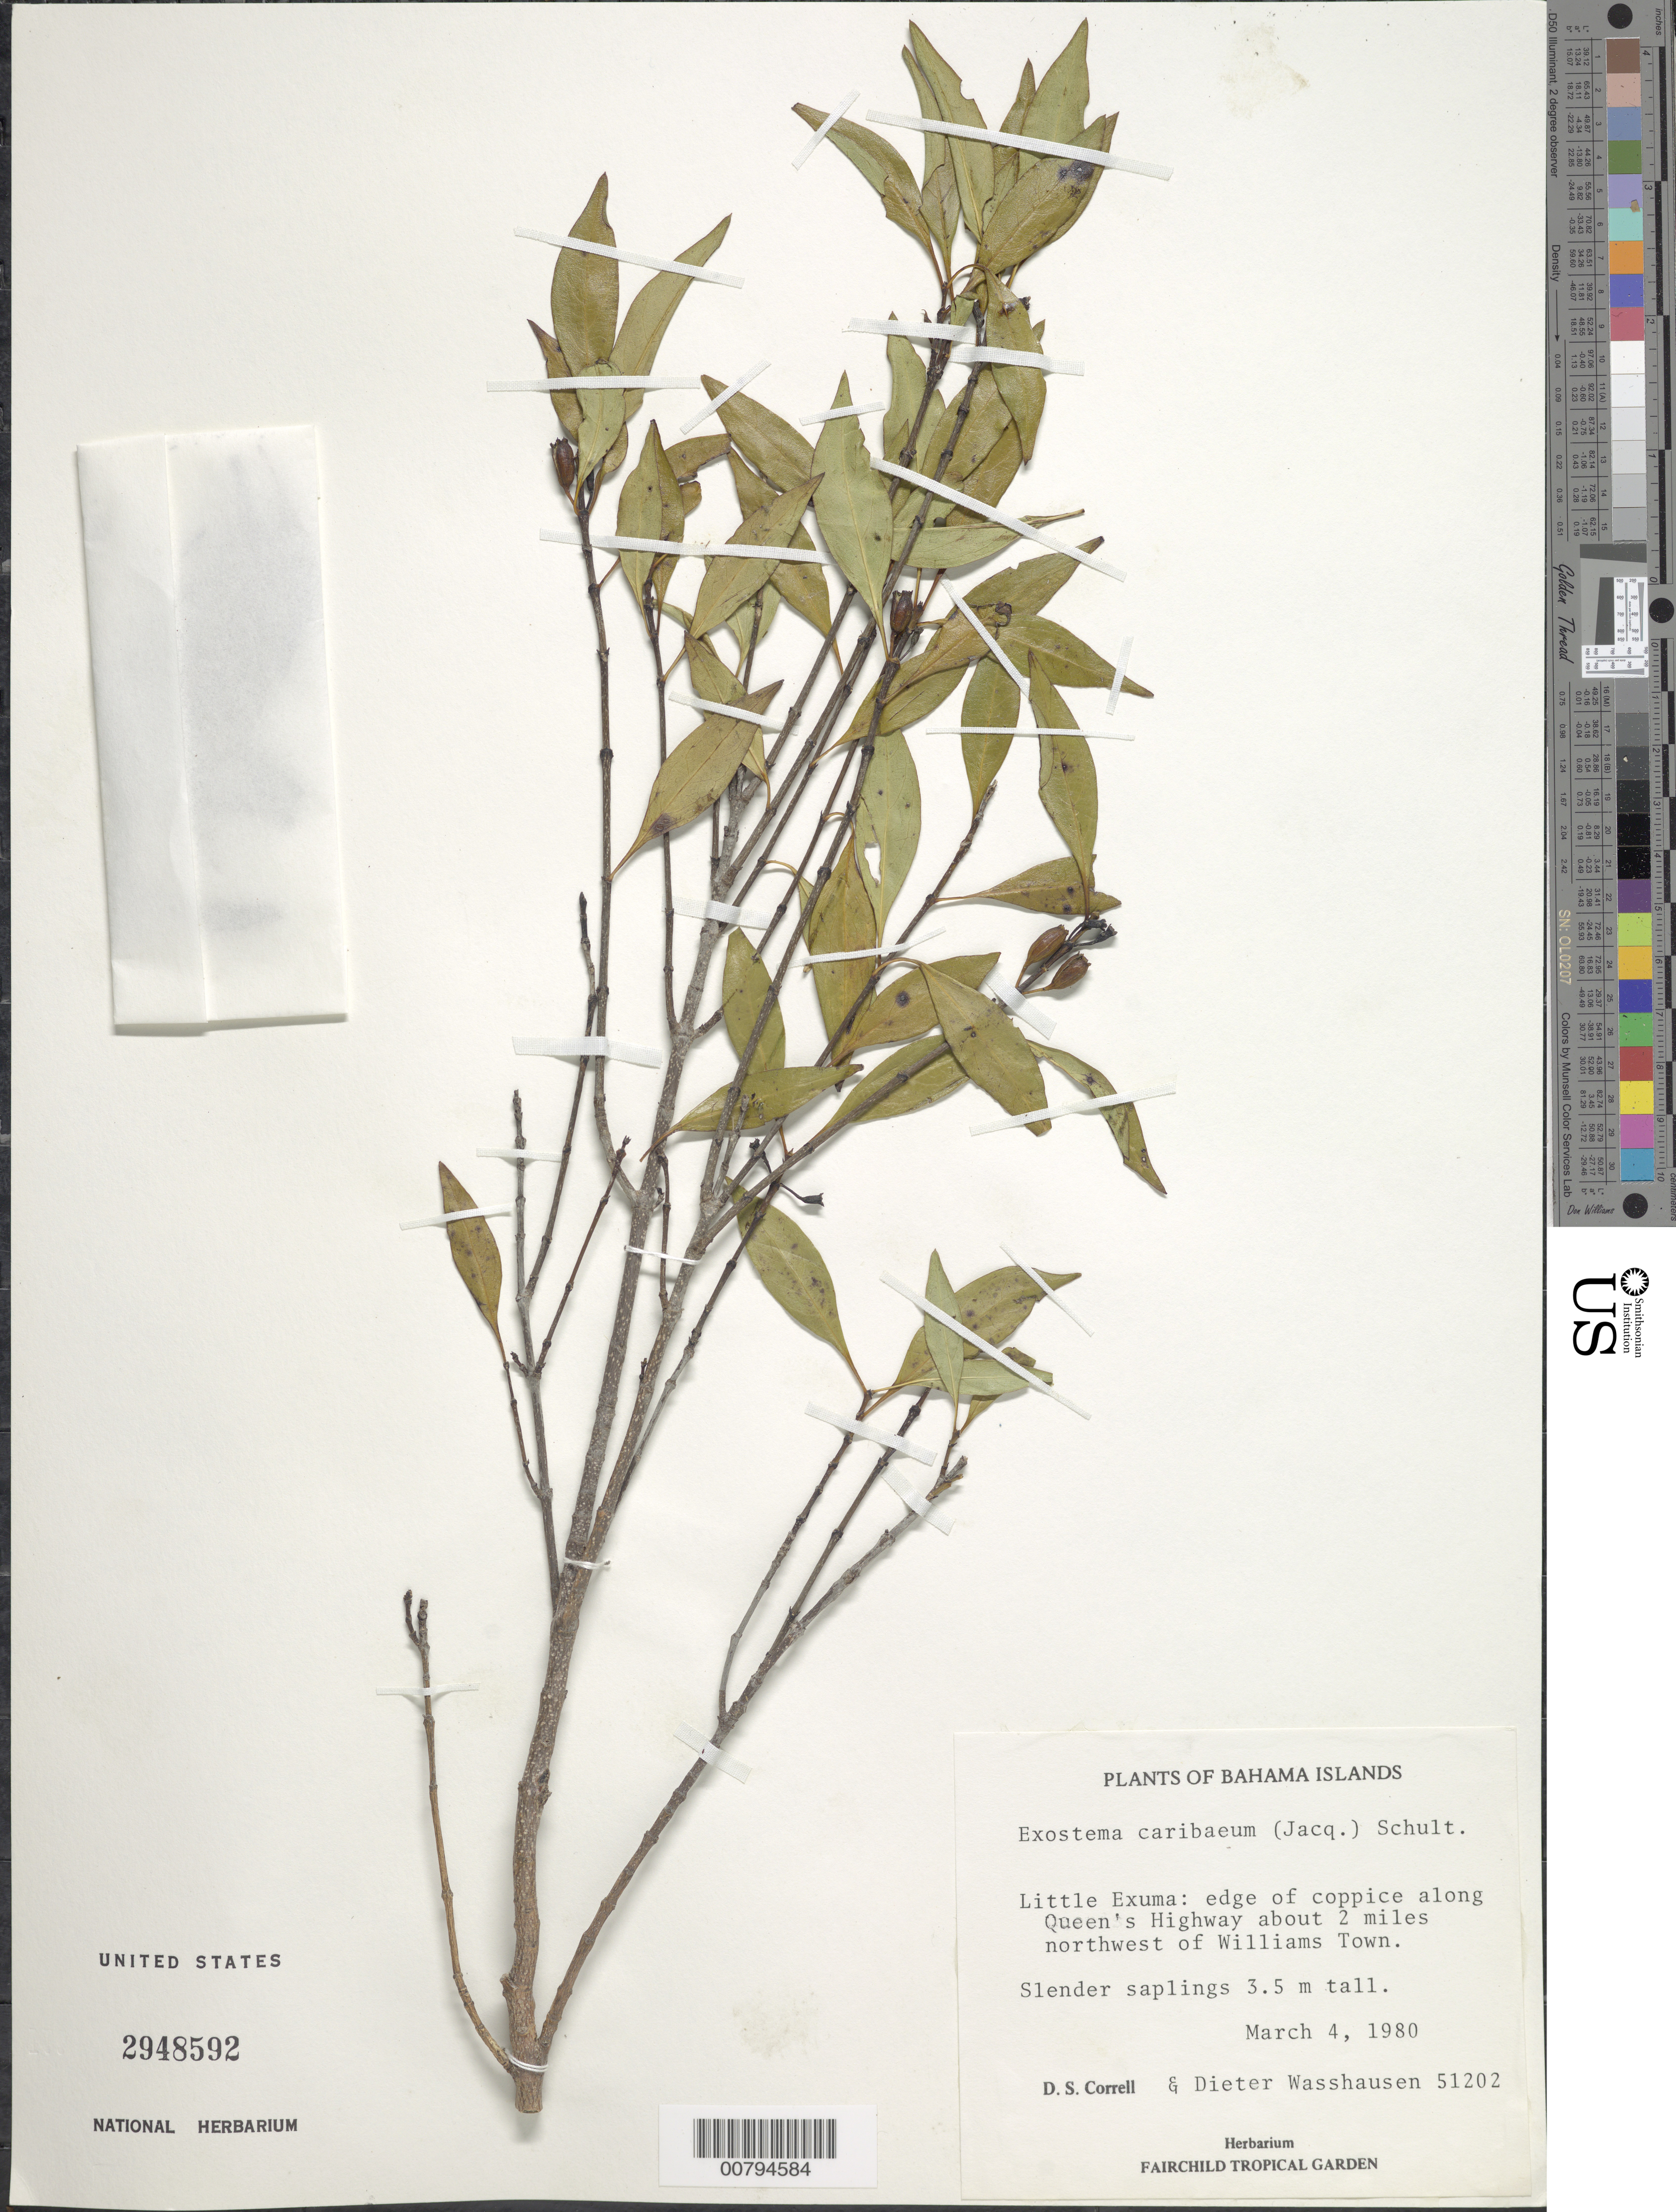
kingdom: Plantae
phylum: Tracheophyta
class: Magnoliopsida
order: Gentianales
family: Rubiaceae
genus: Exostema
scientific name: Exostema caribaeum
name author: (Jacq.) Roem. & Schult.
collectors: D. S. Correll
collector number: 51202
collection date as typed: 04 Mar 1980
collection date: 1980-03-04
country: Bahamas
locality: Little Exuma: edge of coppice along Queen's highway, about 2 miles northwest of Williams Town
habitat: Edge of copice along road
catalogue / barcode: US 2948592